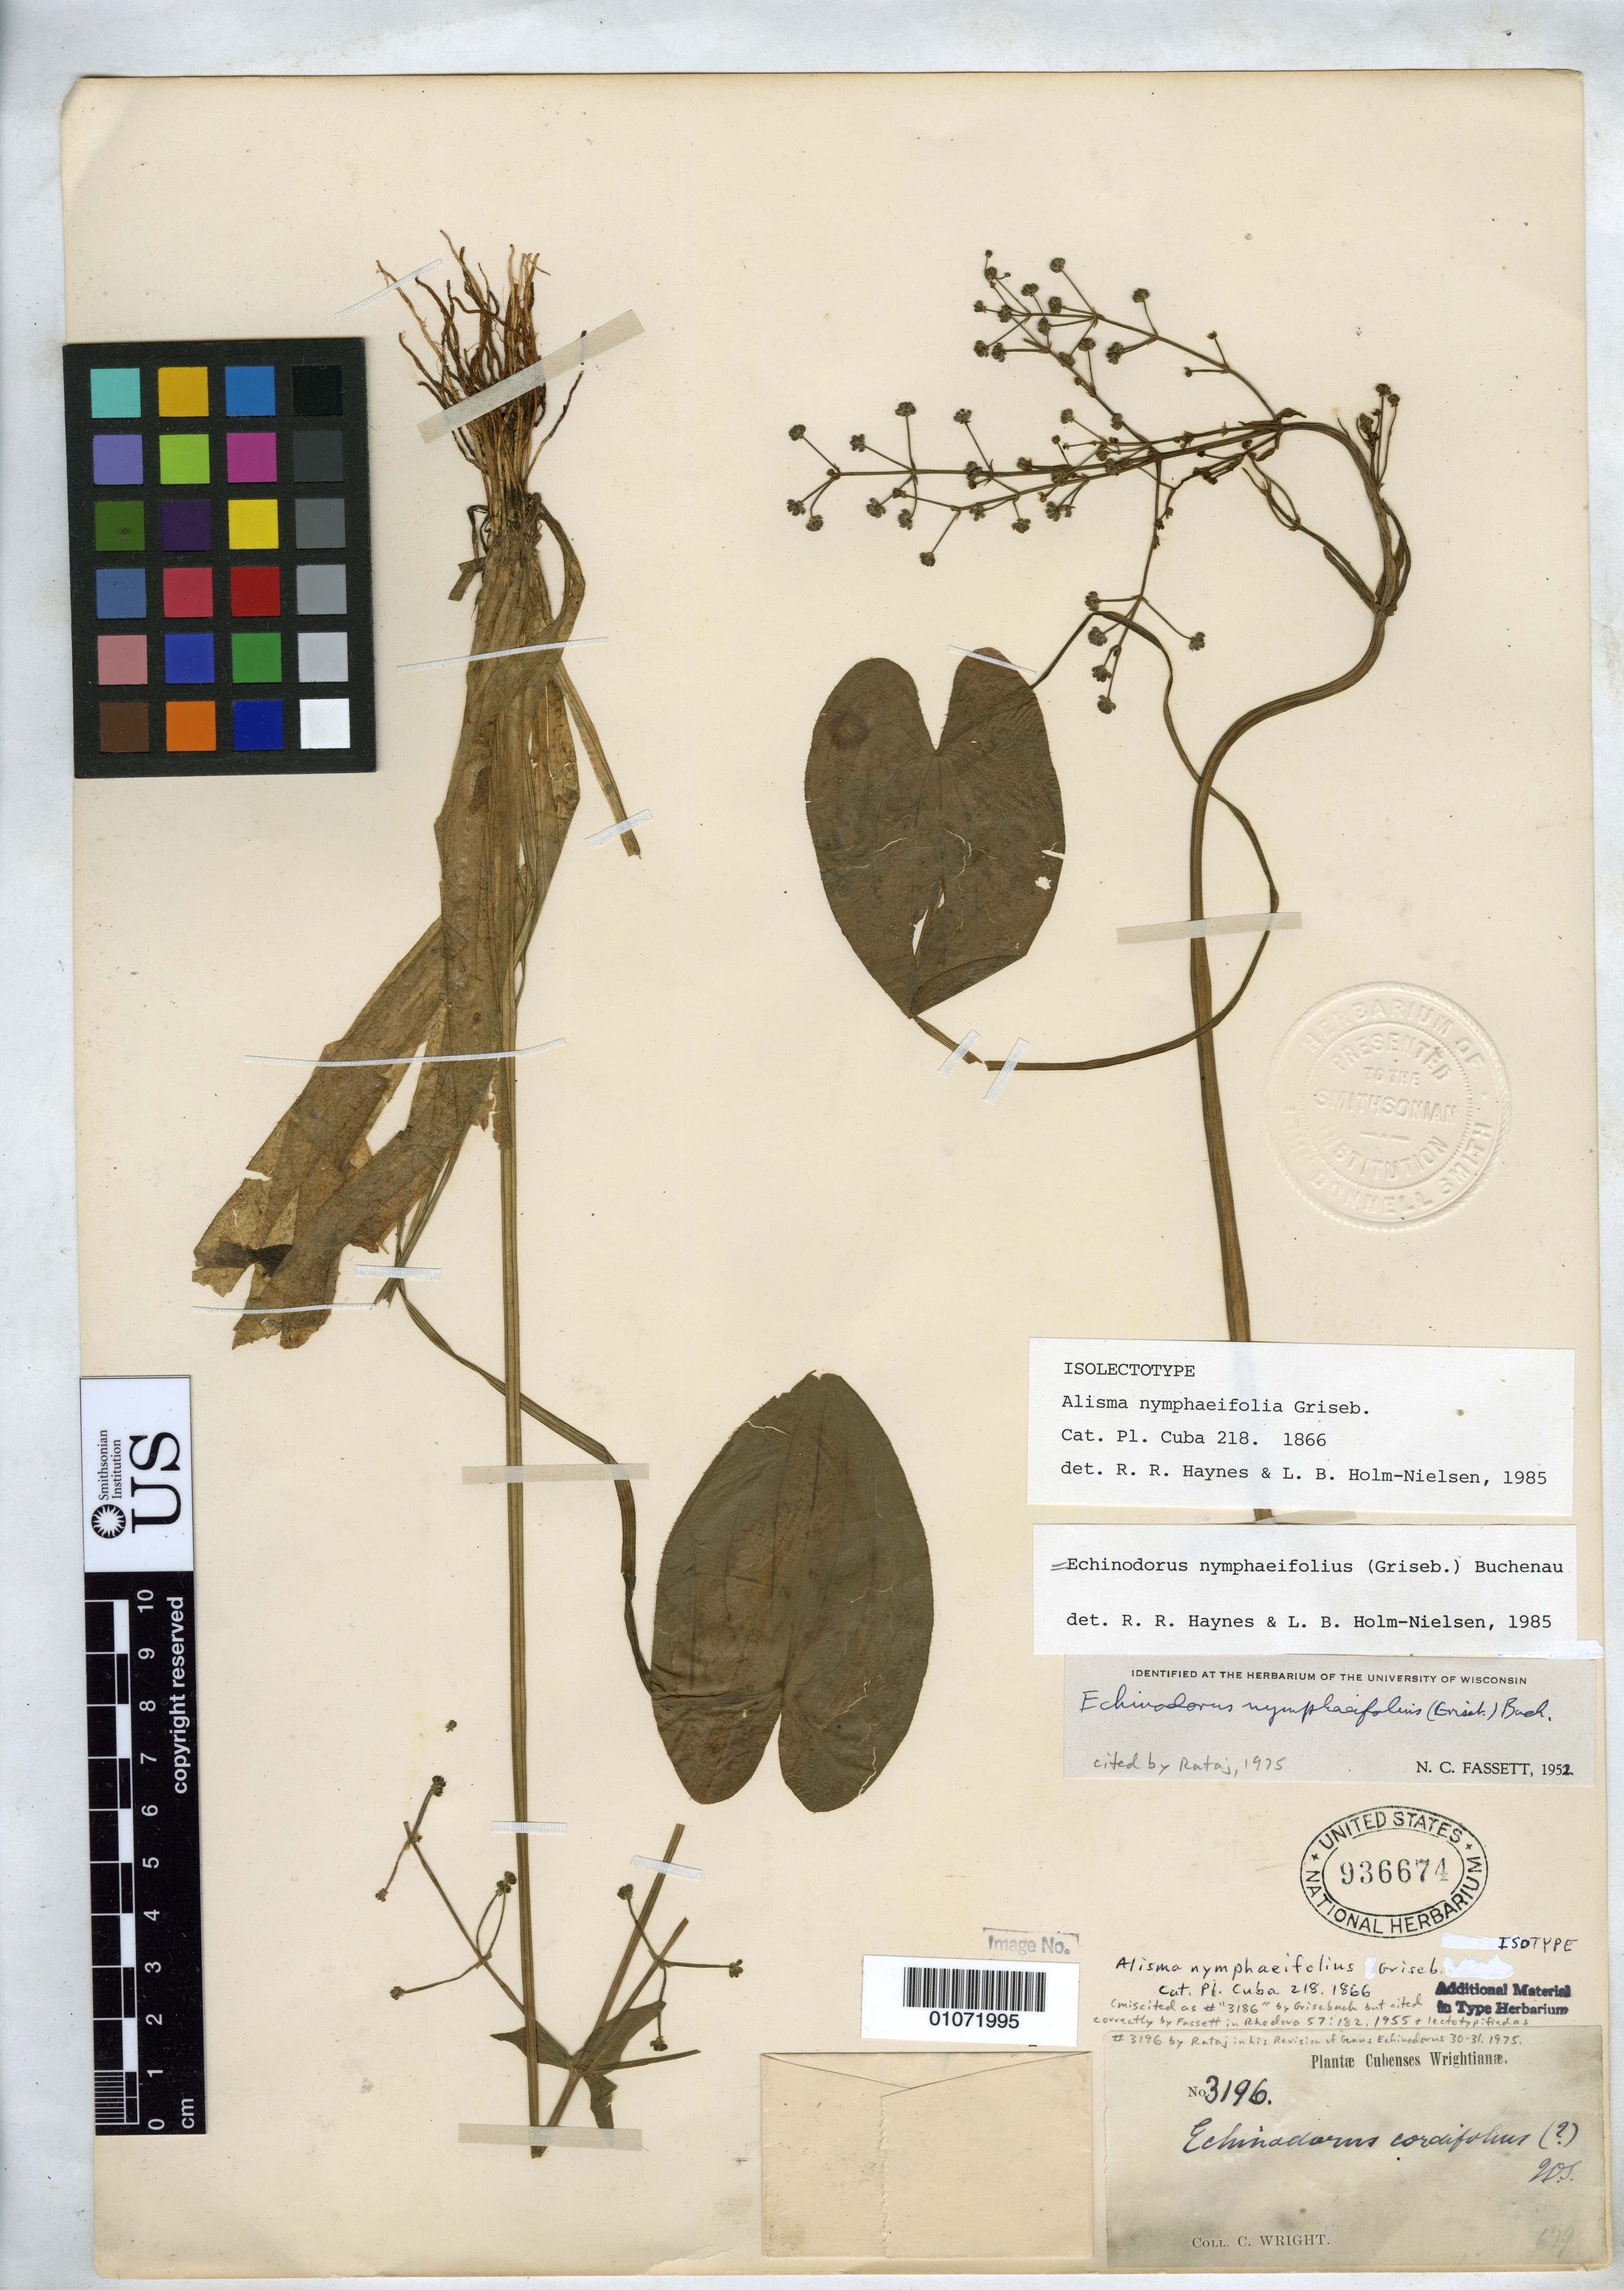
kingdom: Plantae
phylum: Tracheophyta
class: Liliopsida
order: Alismatales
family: Alismataceae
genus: Alisma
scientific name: Alisma nymphaeifolium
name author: Griseb.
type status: Isolectotype; Type Collection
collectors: C. Wright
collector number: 3196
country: Cuba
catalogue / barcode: US 936674